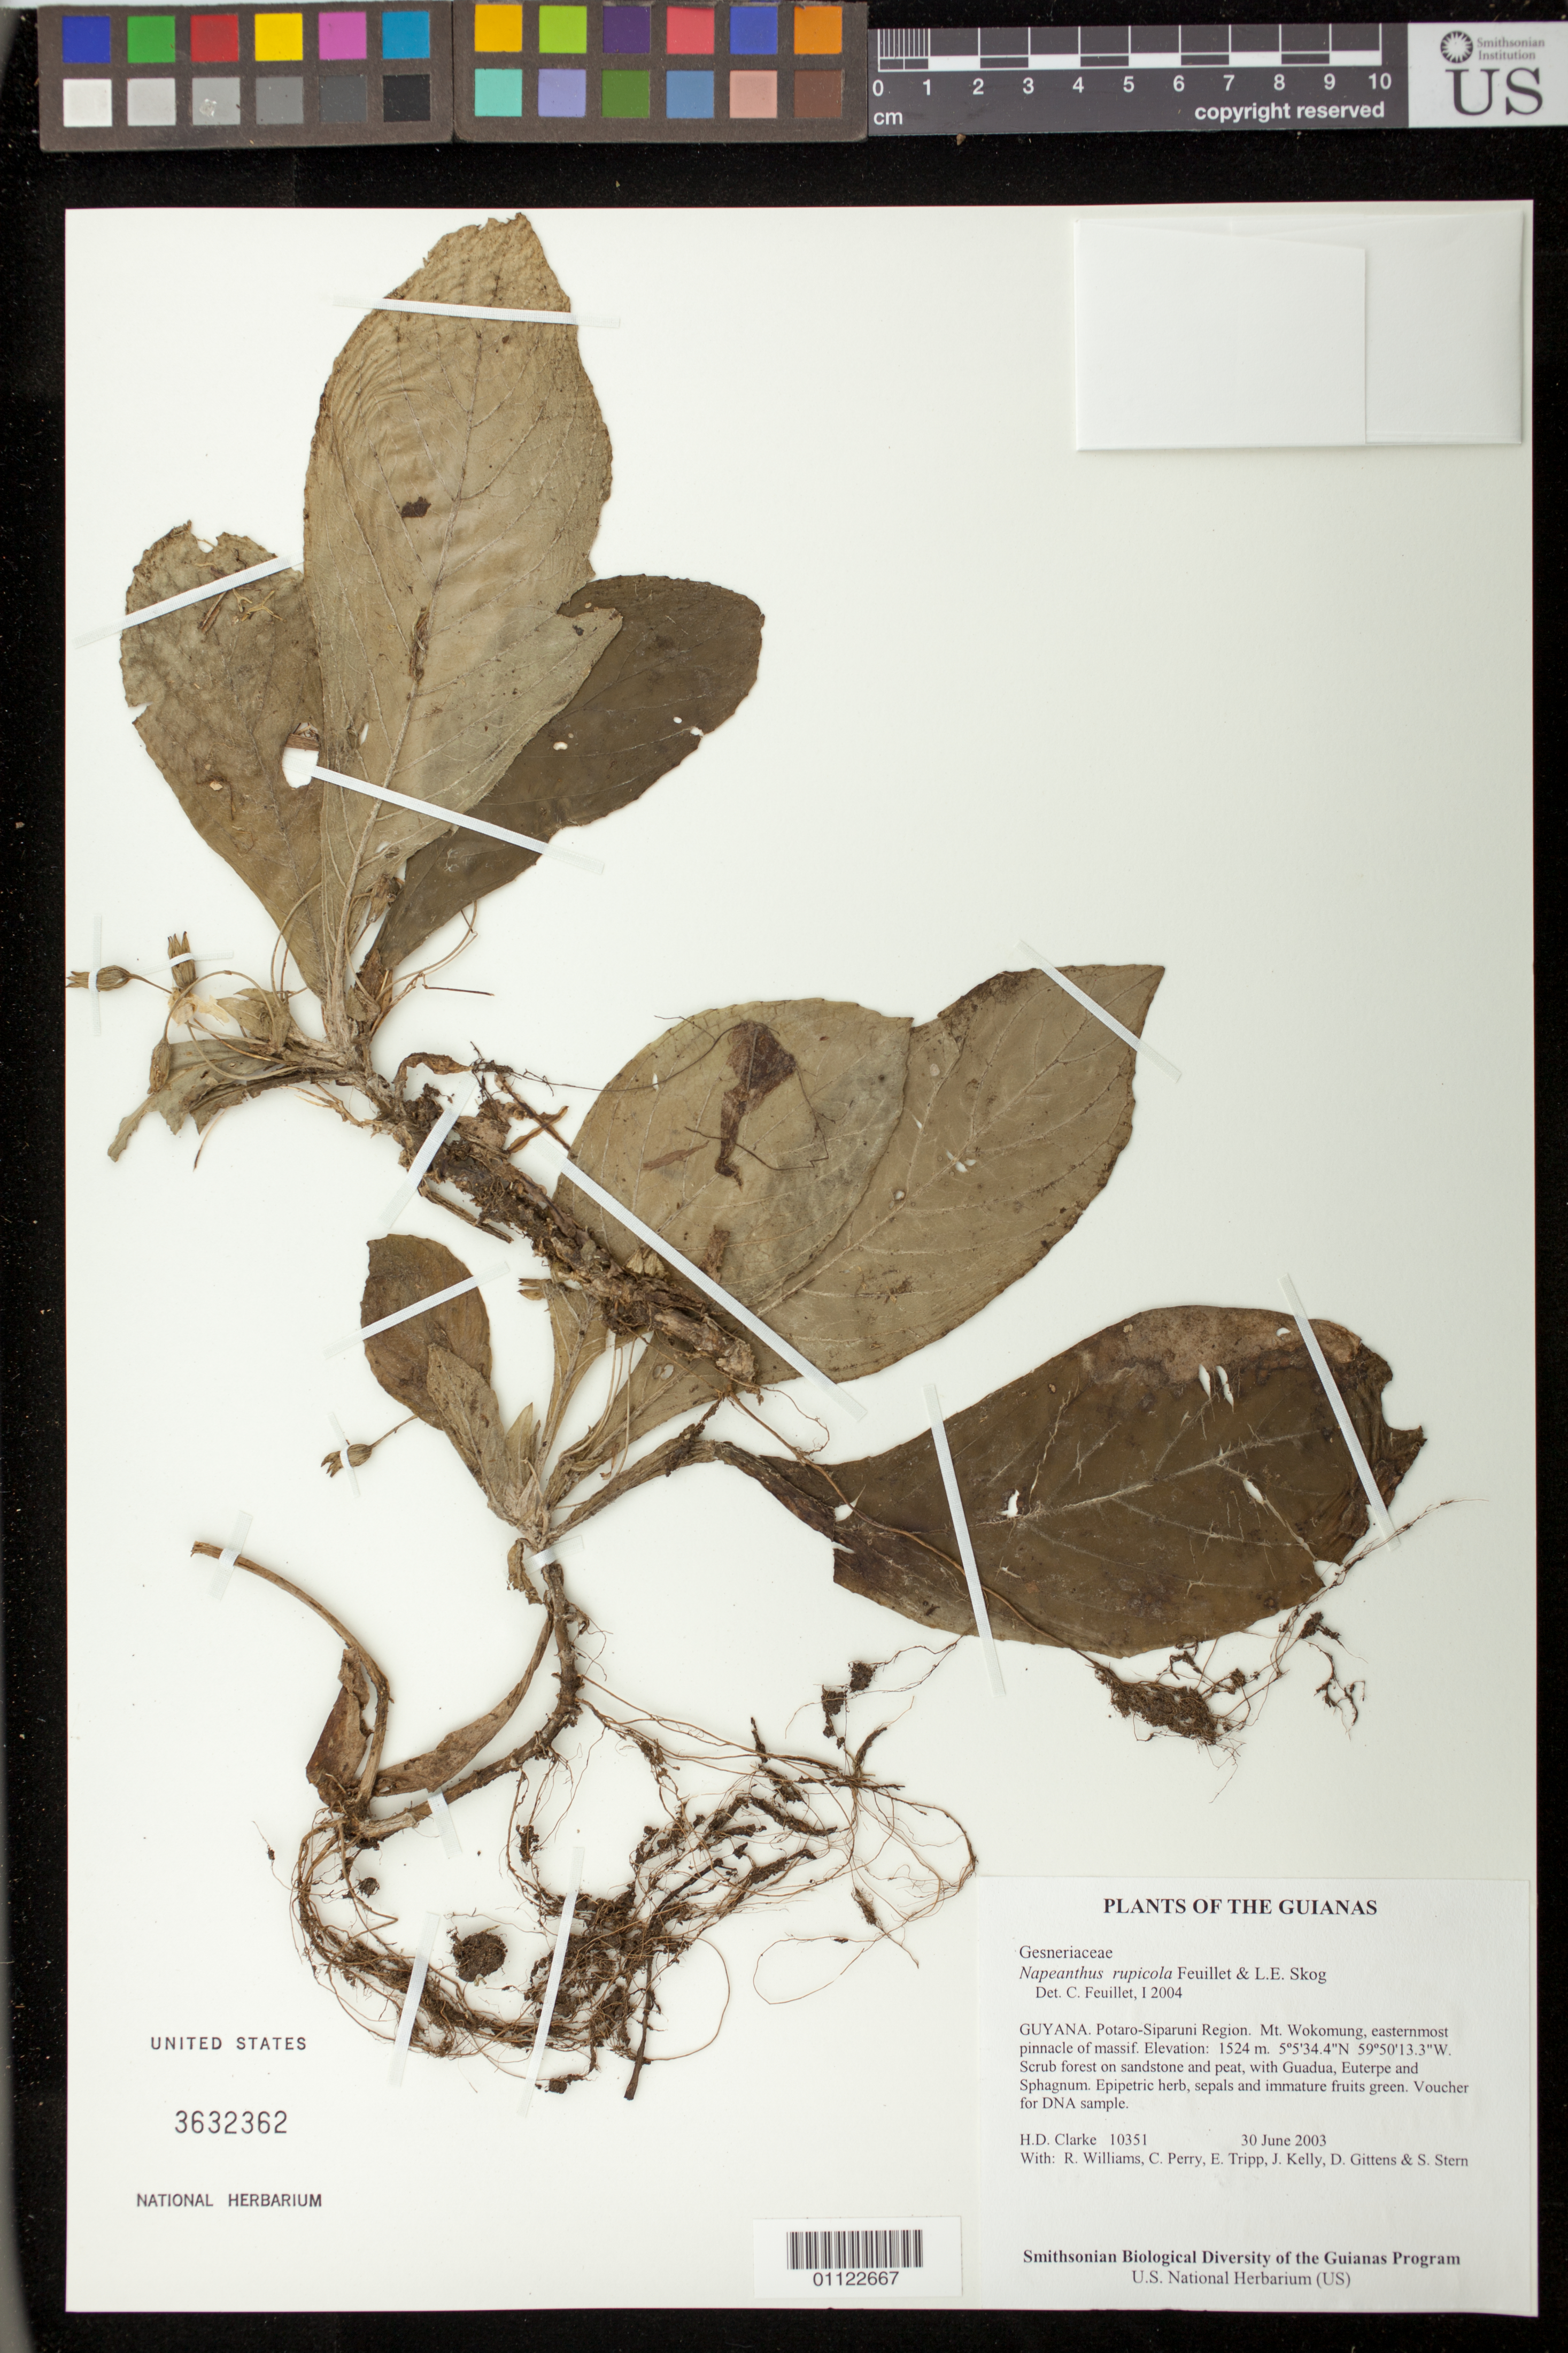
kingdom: Plantae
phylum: Tracheophyta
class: Magnoliopsida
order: Lamiales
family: Gesneriaceae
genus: Napeanthus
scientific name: Napeanthus rupicola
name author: Feuillet & L.E. Skog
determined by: Feuillet, C.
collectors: H. D. Clarke, R. Williams, C. Perry, E. Tripp, J. Kelly, D. Gittens & S. R. Stern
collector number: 10351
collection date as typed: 30 June 2003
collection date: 2003-06-30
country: Guyana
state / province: Potaro-Siparuni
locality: Mt. Wokomung, easternmost pinnacle of massif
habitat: Scrub forest on sandstone and peat, with Guadua, Euterpe and Sphagnum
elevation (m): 1524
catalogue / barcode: US 3632362